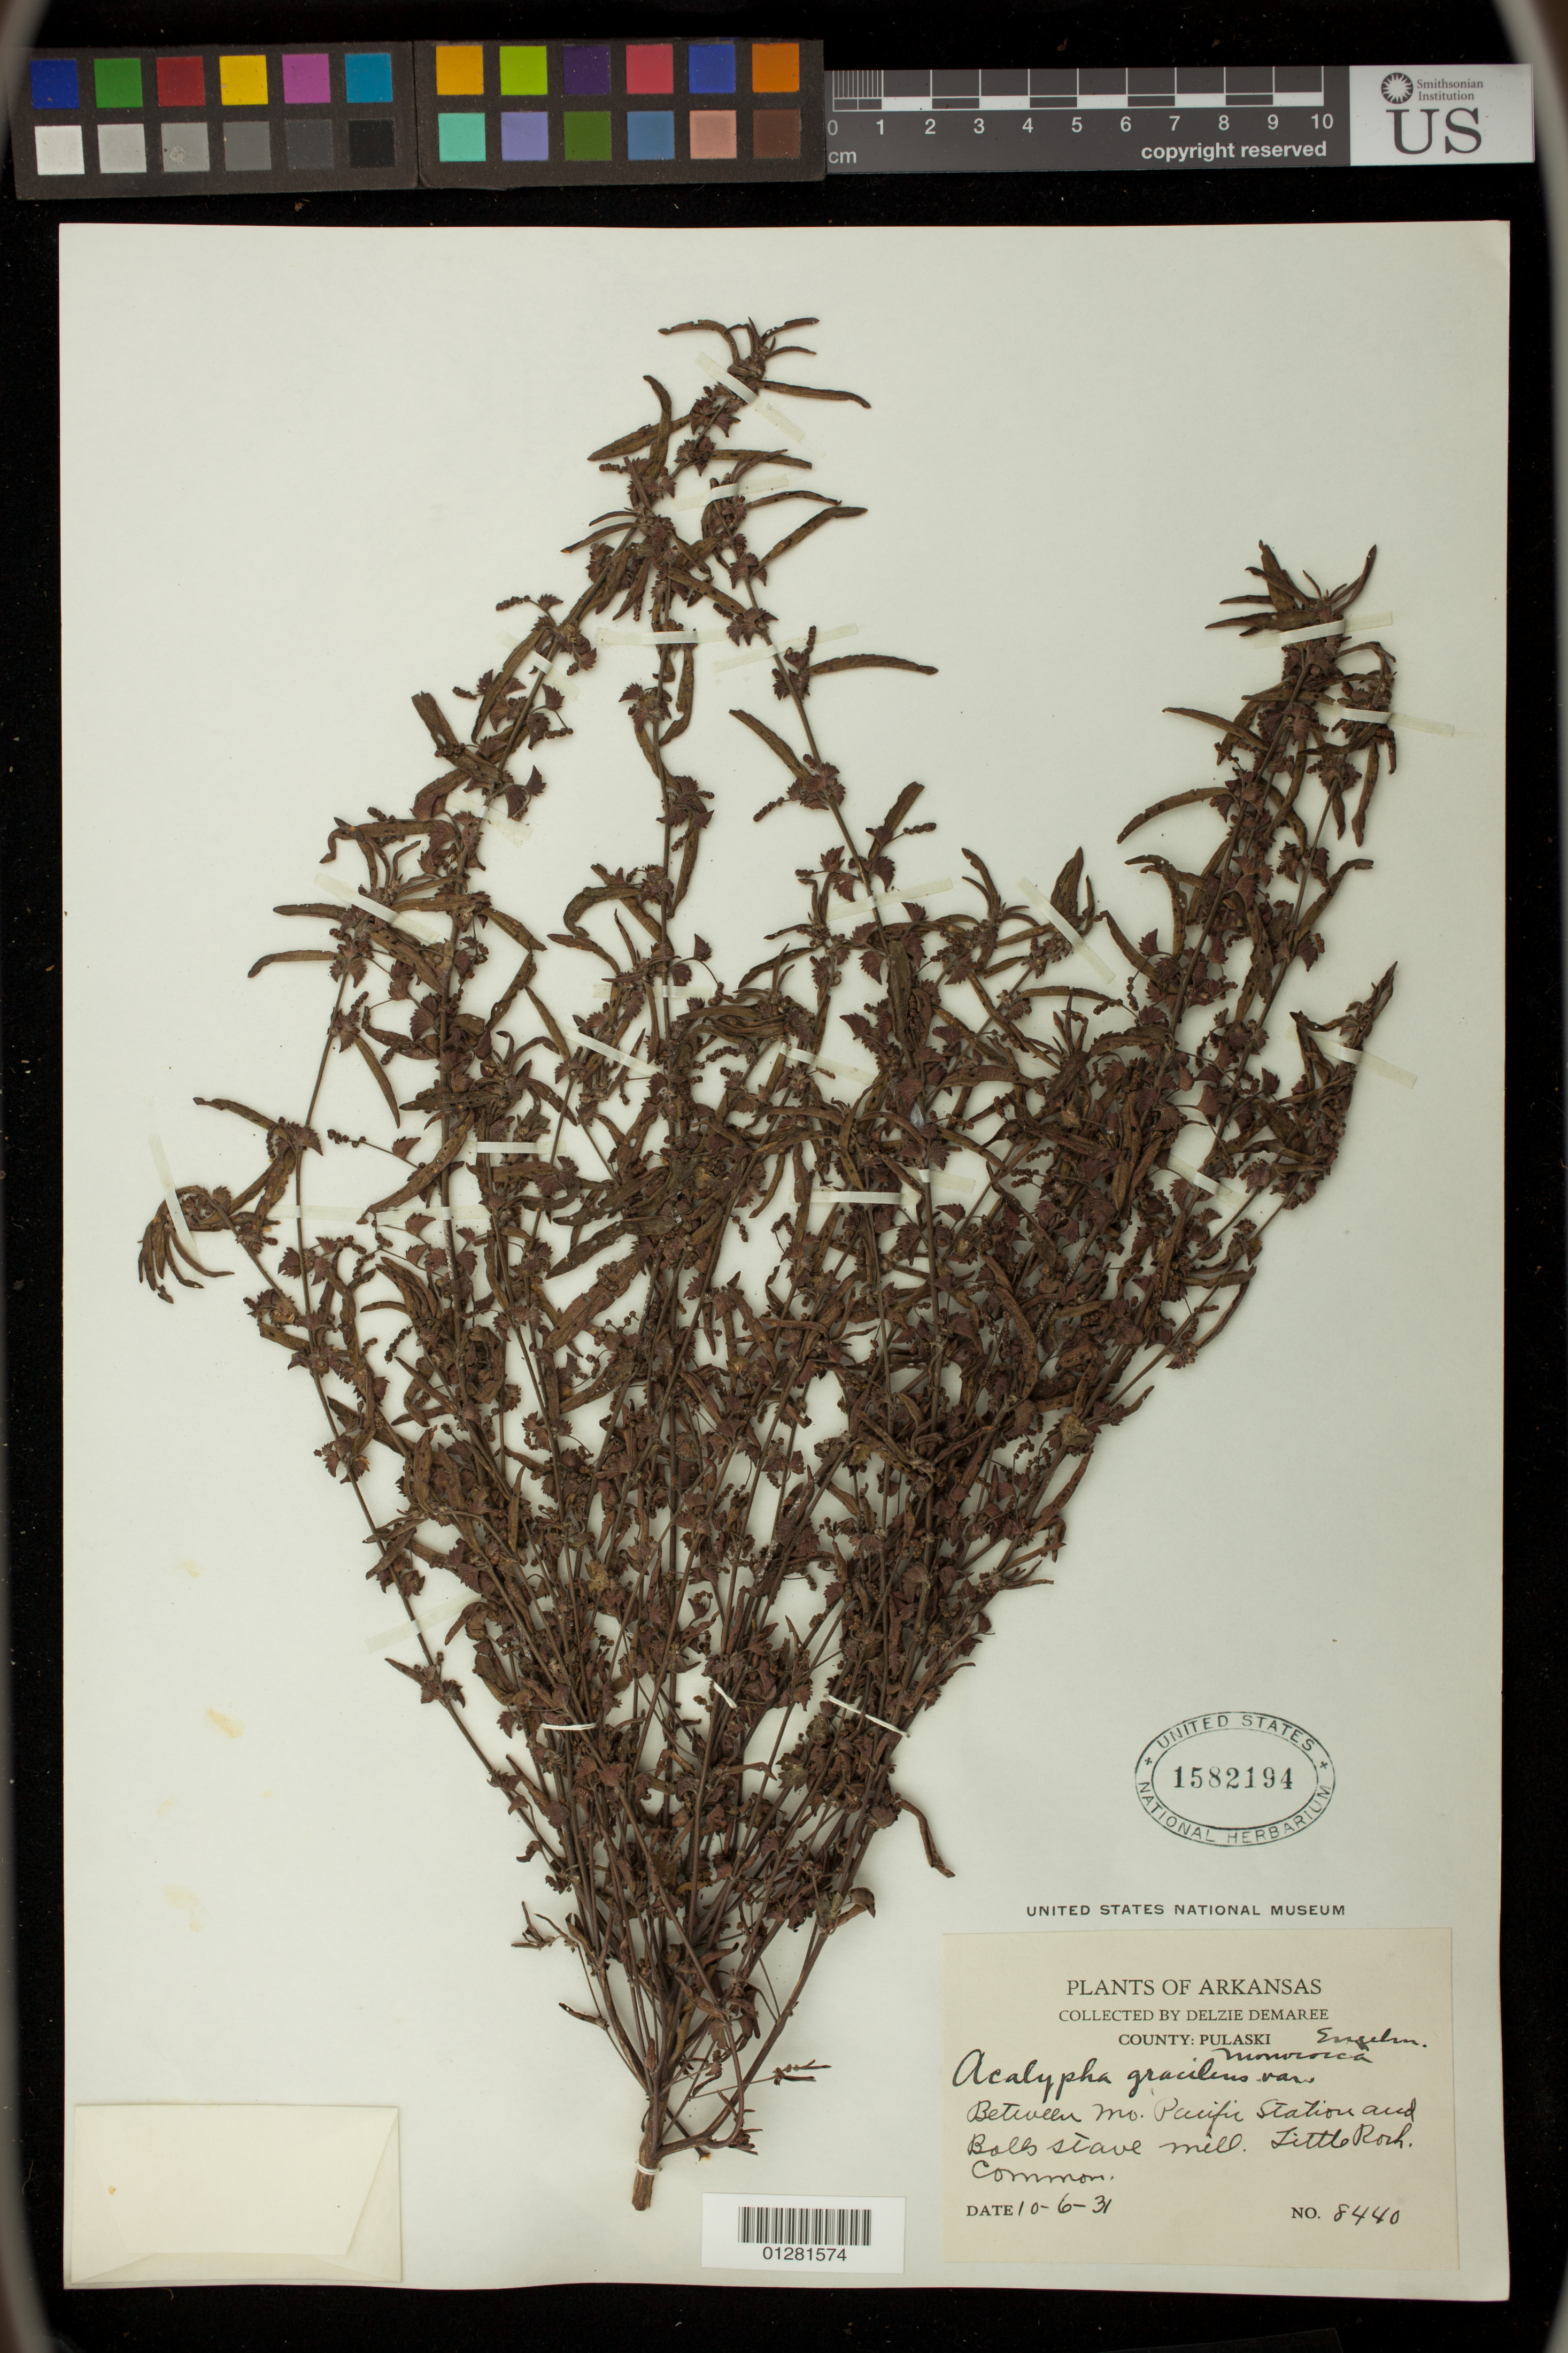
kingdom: Plantae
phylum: Tracheophyta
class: Magnoliopsida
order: Malpighiales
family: Euphorbiaceae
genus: Acalypha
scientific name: Acalypha gracilens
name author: A. Gray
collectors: D. Demaree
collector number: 8440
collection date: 1931-06-10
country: United States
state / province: Arkansas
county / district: Pulaski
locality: Between Mo. Pacific Station and Balls stave mill. Little Rock.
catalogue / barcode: US 1582194